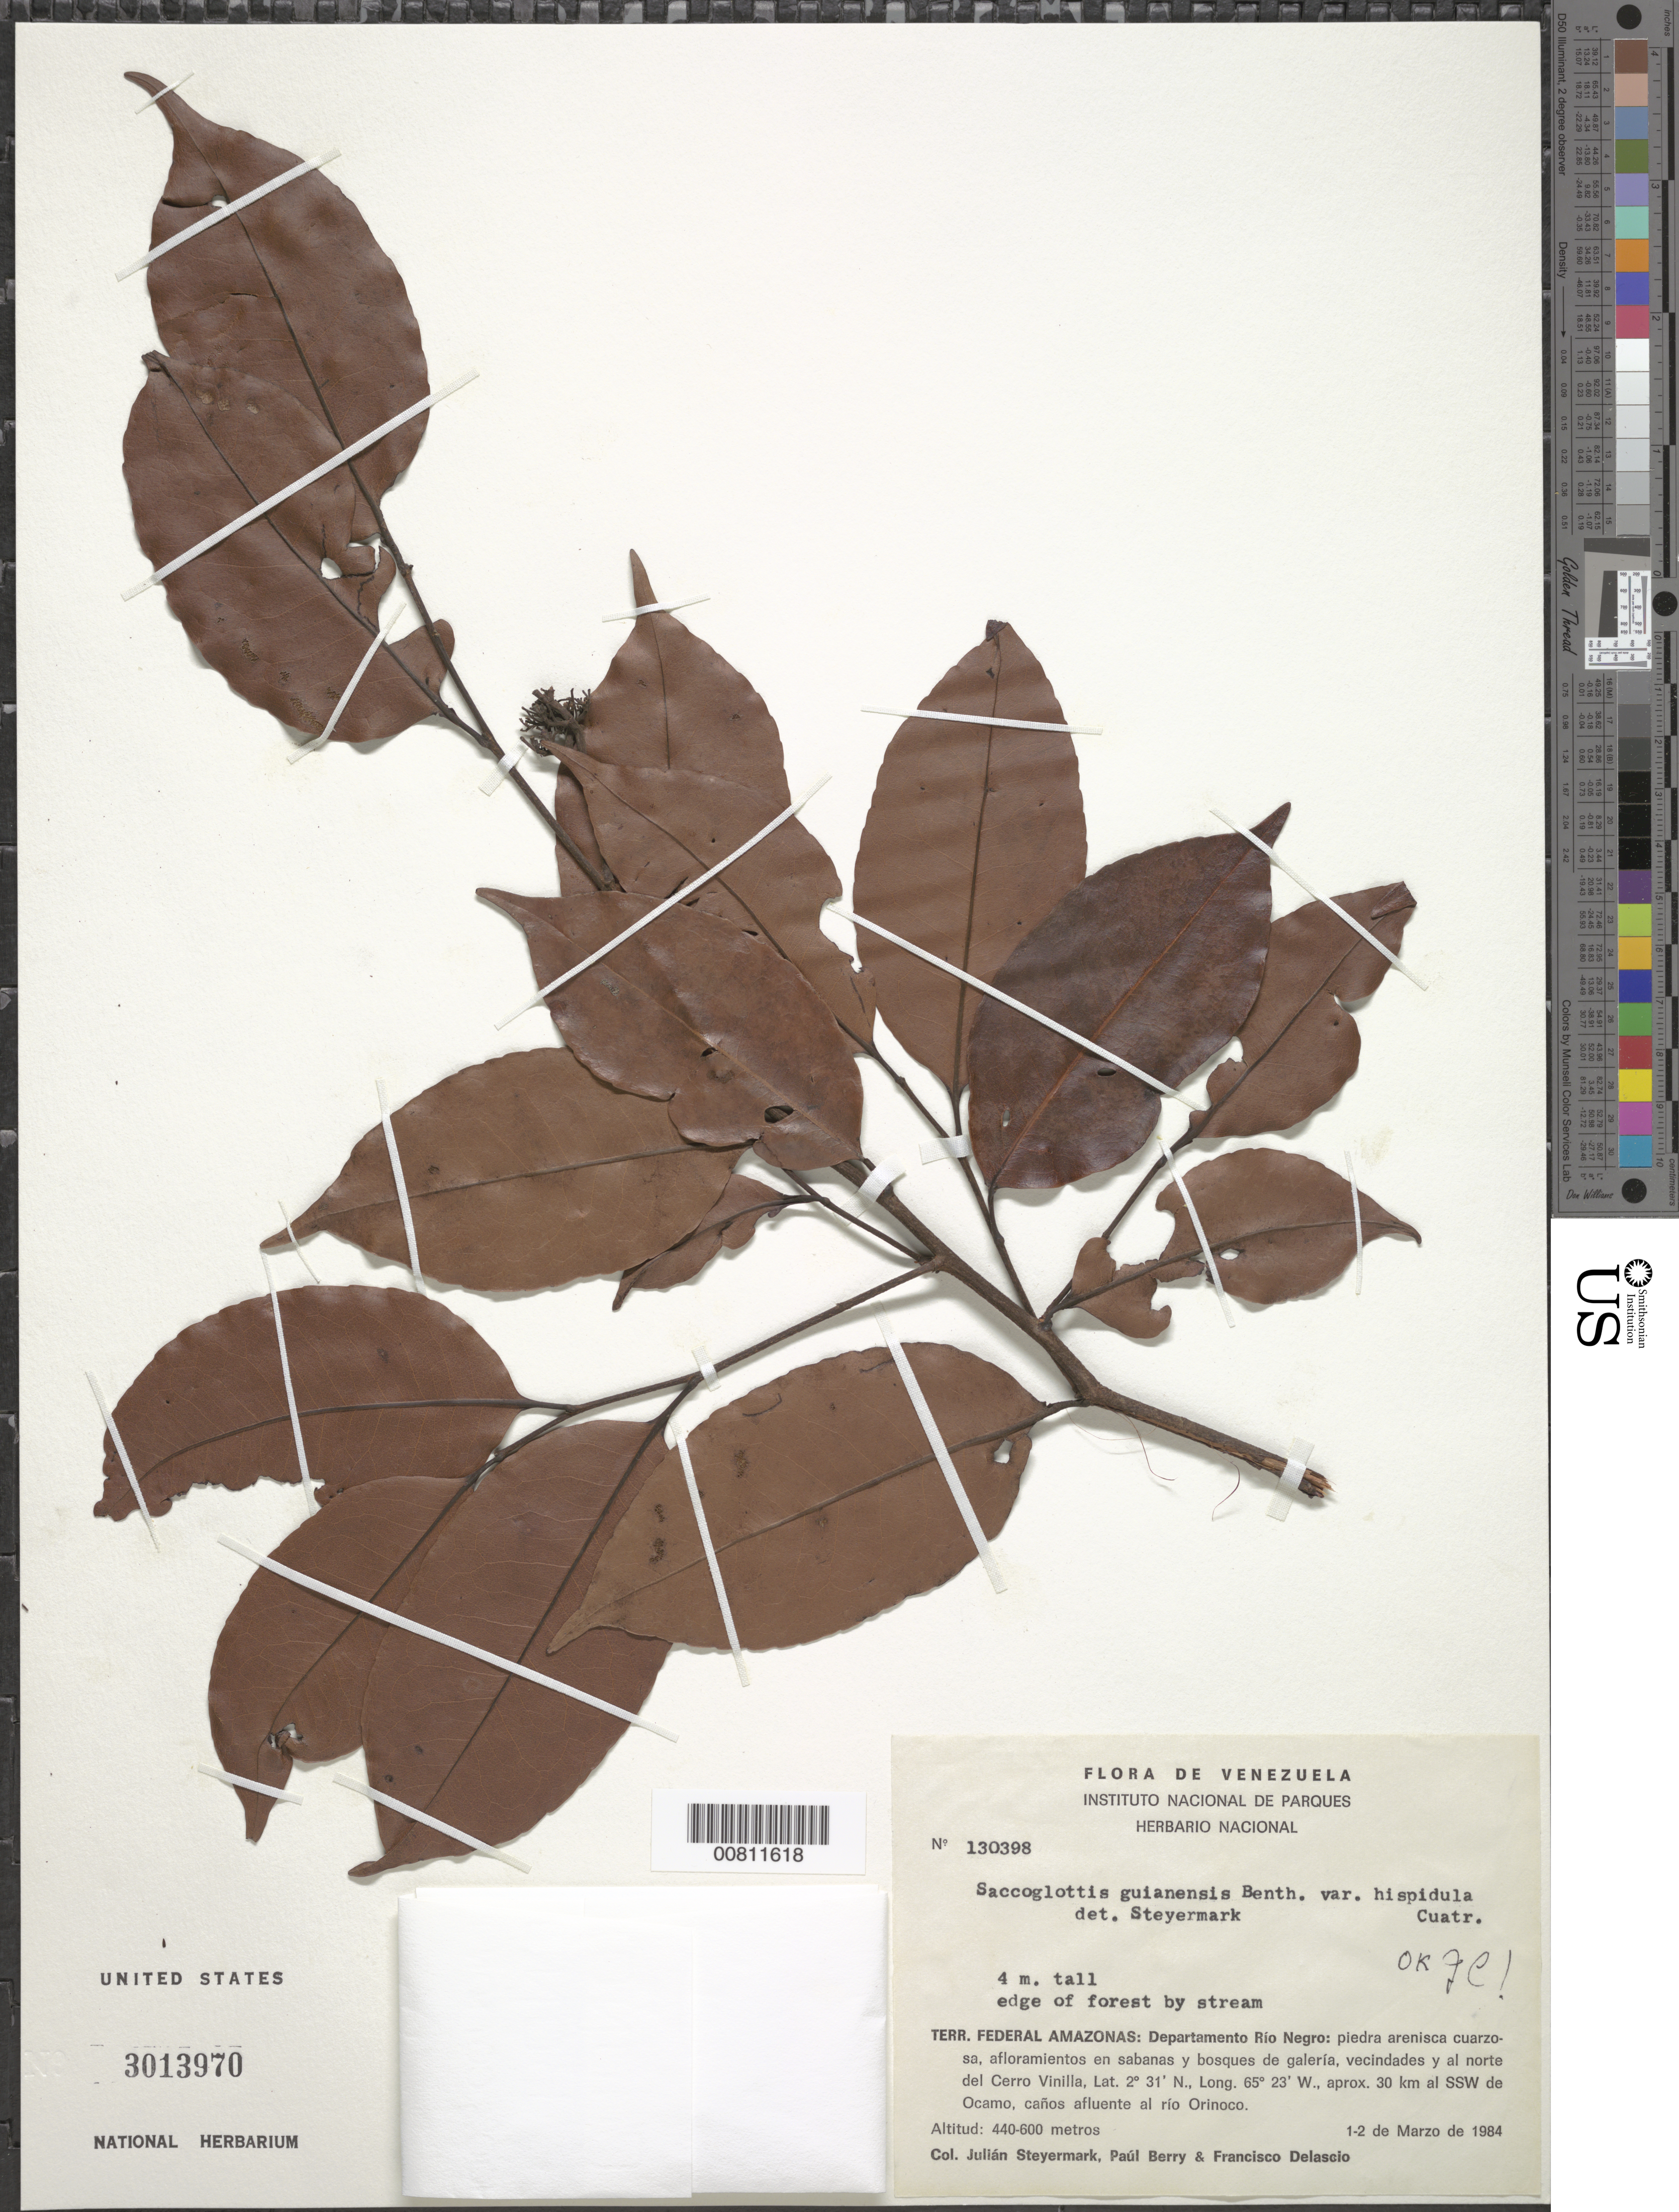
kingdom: Plantae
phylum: Tracheophyta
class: Magnoliopsida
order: Malpighiales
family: Humiriaceae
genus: Sacoglottis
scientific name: Sacoglottis guianensis var. hispidula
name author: Cuatrec.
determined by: Cuatrecasas, J.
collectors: J. Steyermark, P. Berry & F. Delascio C.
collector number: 130398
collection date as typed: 1-Mar-84 to 2-Mar-84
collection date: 1984-03-01/1984-03-02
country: Venezuela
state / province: Amazonas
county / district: Río Negro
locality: Cerro Vinilla, vec. y al norte, aprox 30 km al SSW de Ocamo, Caños afluente al río Orinoco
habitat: Piedra arenisca cuarzosa, afloramientos en sabanas y bosques de galería; edge of forest by stream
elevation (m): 440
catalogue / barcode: US 3013970